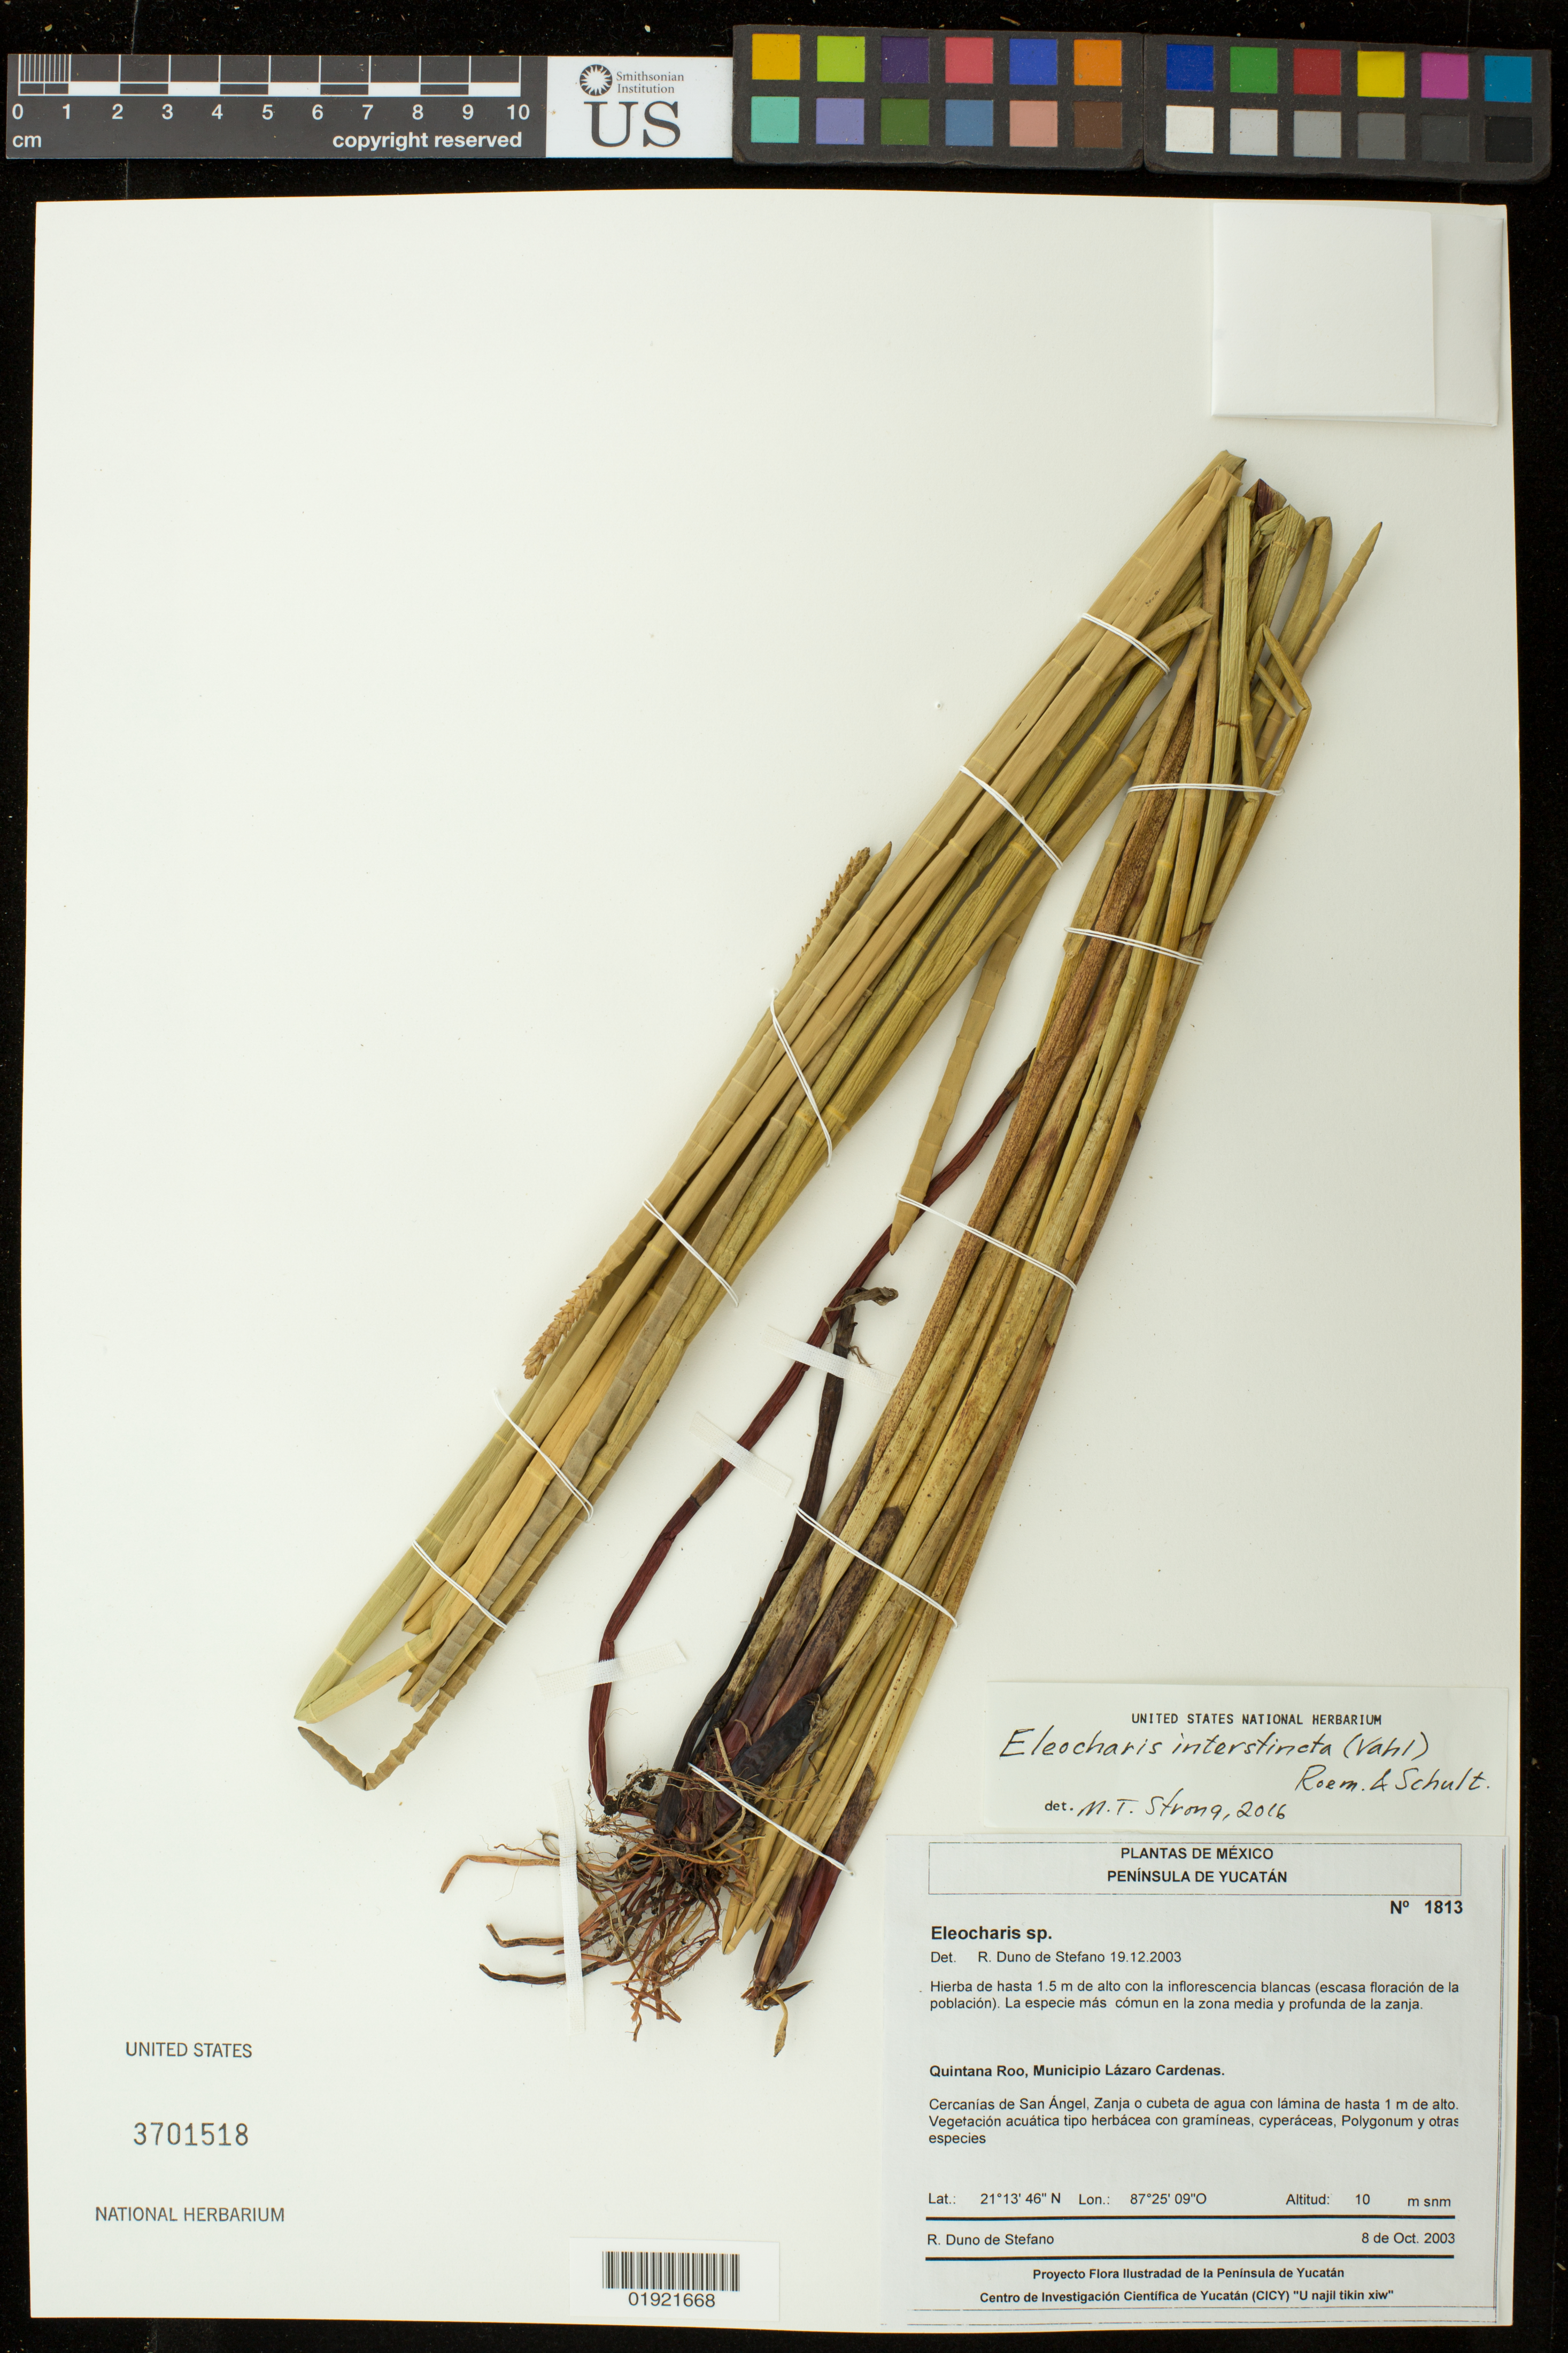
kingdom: Plantae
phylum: Tracheophyta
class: Liliopsida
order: Poales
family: Cyperaceae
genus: Eleocharis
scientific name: Eleocharis interstincta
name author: (Vahl) Roem. & Schult.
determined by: Strong, M. T., (US), Smithsonian Institution - National Museum of Natural History (UNITED STATES)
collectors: R. Duno de Stefano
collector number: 1813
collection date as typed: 8 de Oct. 2003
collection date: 2003-10-08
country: Mexico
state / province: Quintana Roo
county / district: Lazaro Cardenas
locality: Cercanias de San Angel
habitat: zanja o cubeta de agua con lamina de hasta 1 m de alto. Vegetacion acuatica tipo herbacea con gramineas, cyperaceas, Polygonum y ostras especies.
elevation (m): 10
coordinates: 21 13 46 N, 87 25 09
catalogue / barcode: US 3701518